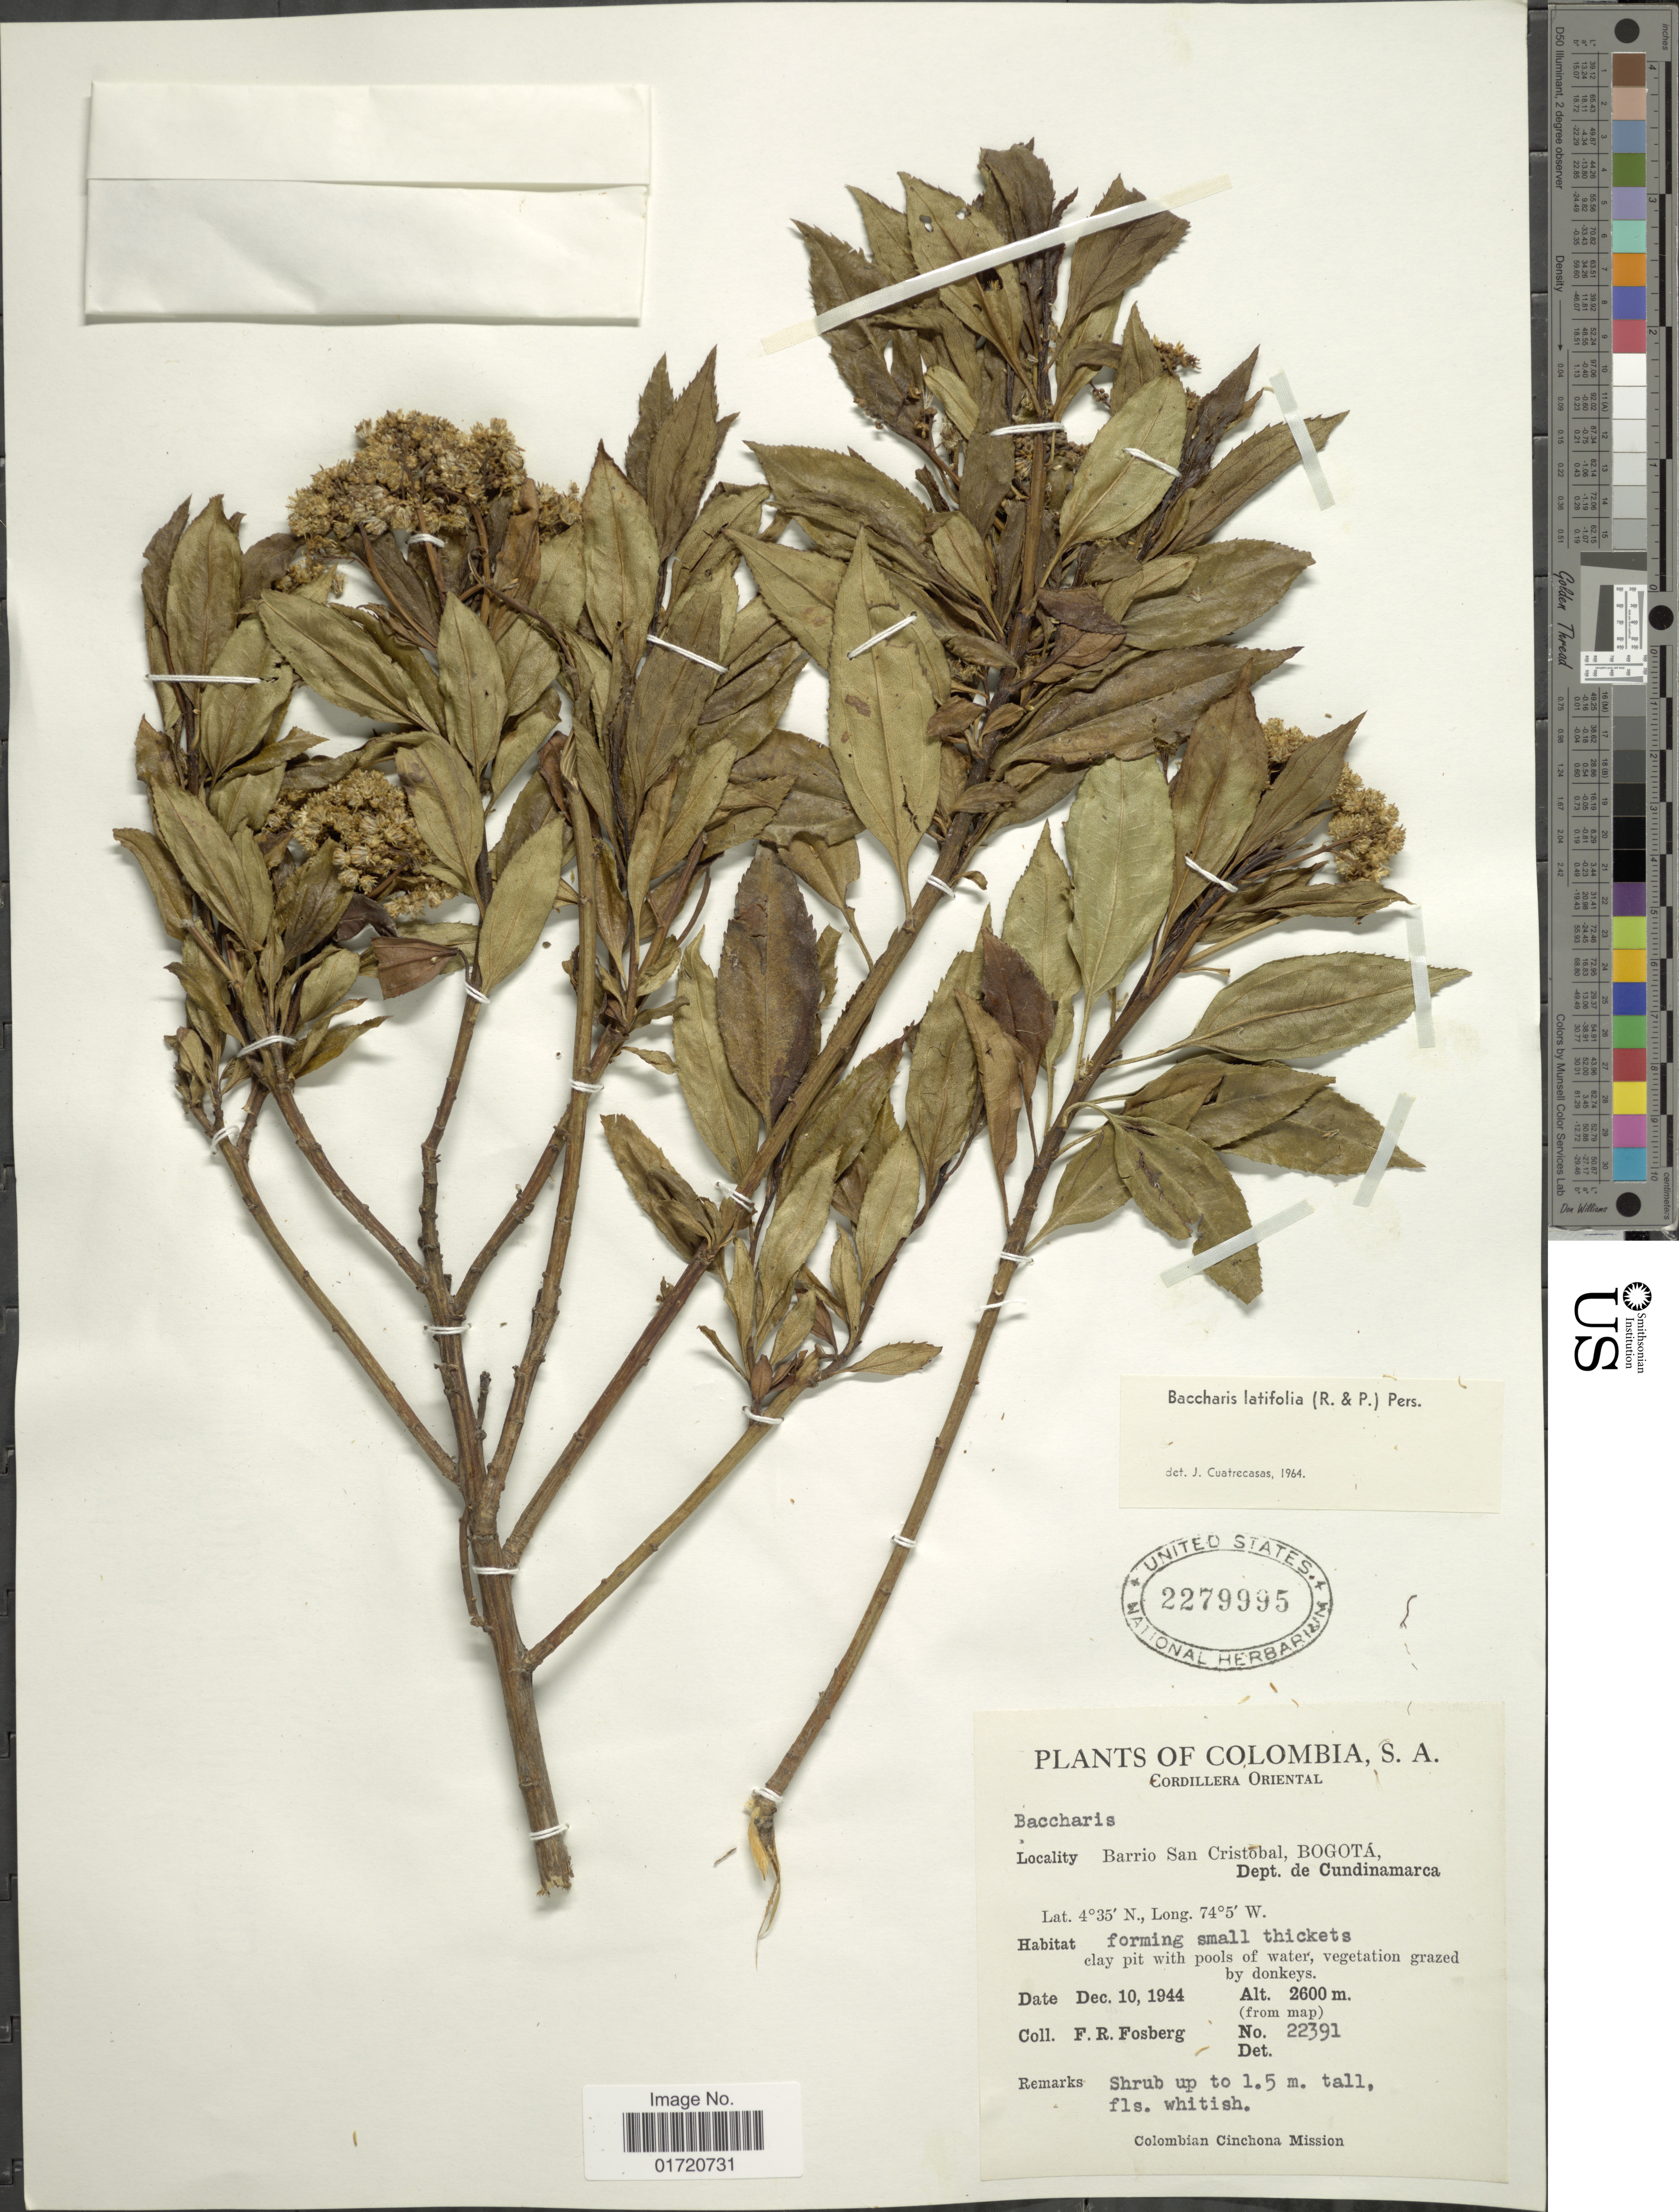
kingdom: Plantae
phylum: Tracheophyta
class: Magnoliopsida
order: Asterales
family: Asteraceae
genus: Baccharis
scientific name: Baccharis latifolia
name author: (Ruiz & Pav.) Pers.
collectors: F. R. Fosberg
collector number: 22391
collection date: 1944-12-10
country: Colombia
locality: Barrio San Cristobal, Bogota, Dept. de Cundinamarca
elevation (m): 2600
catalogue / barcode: US 2279995